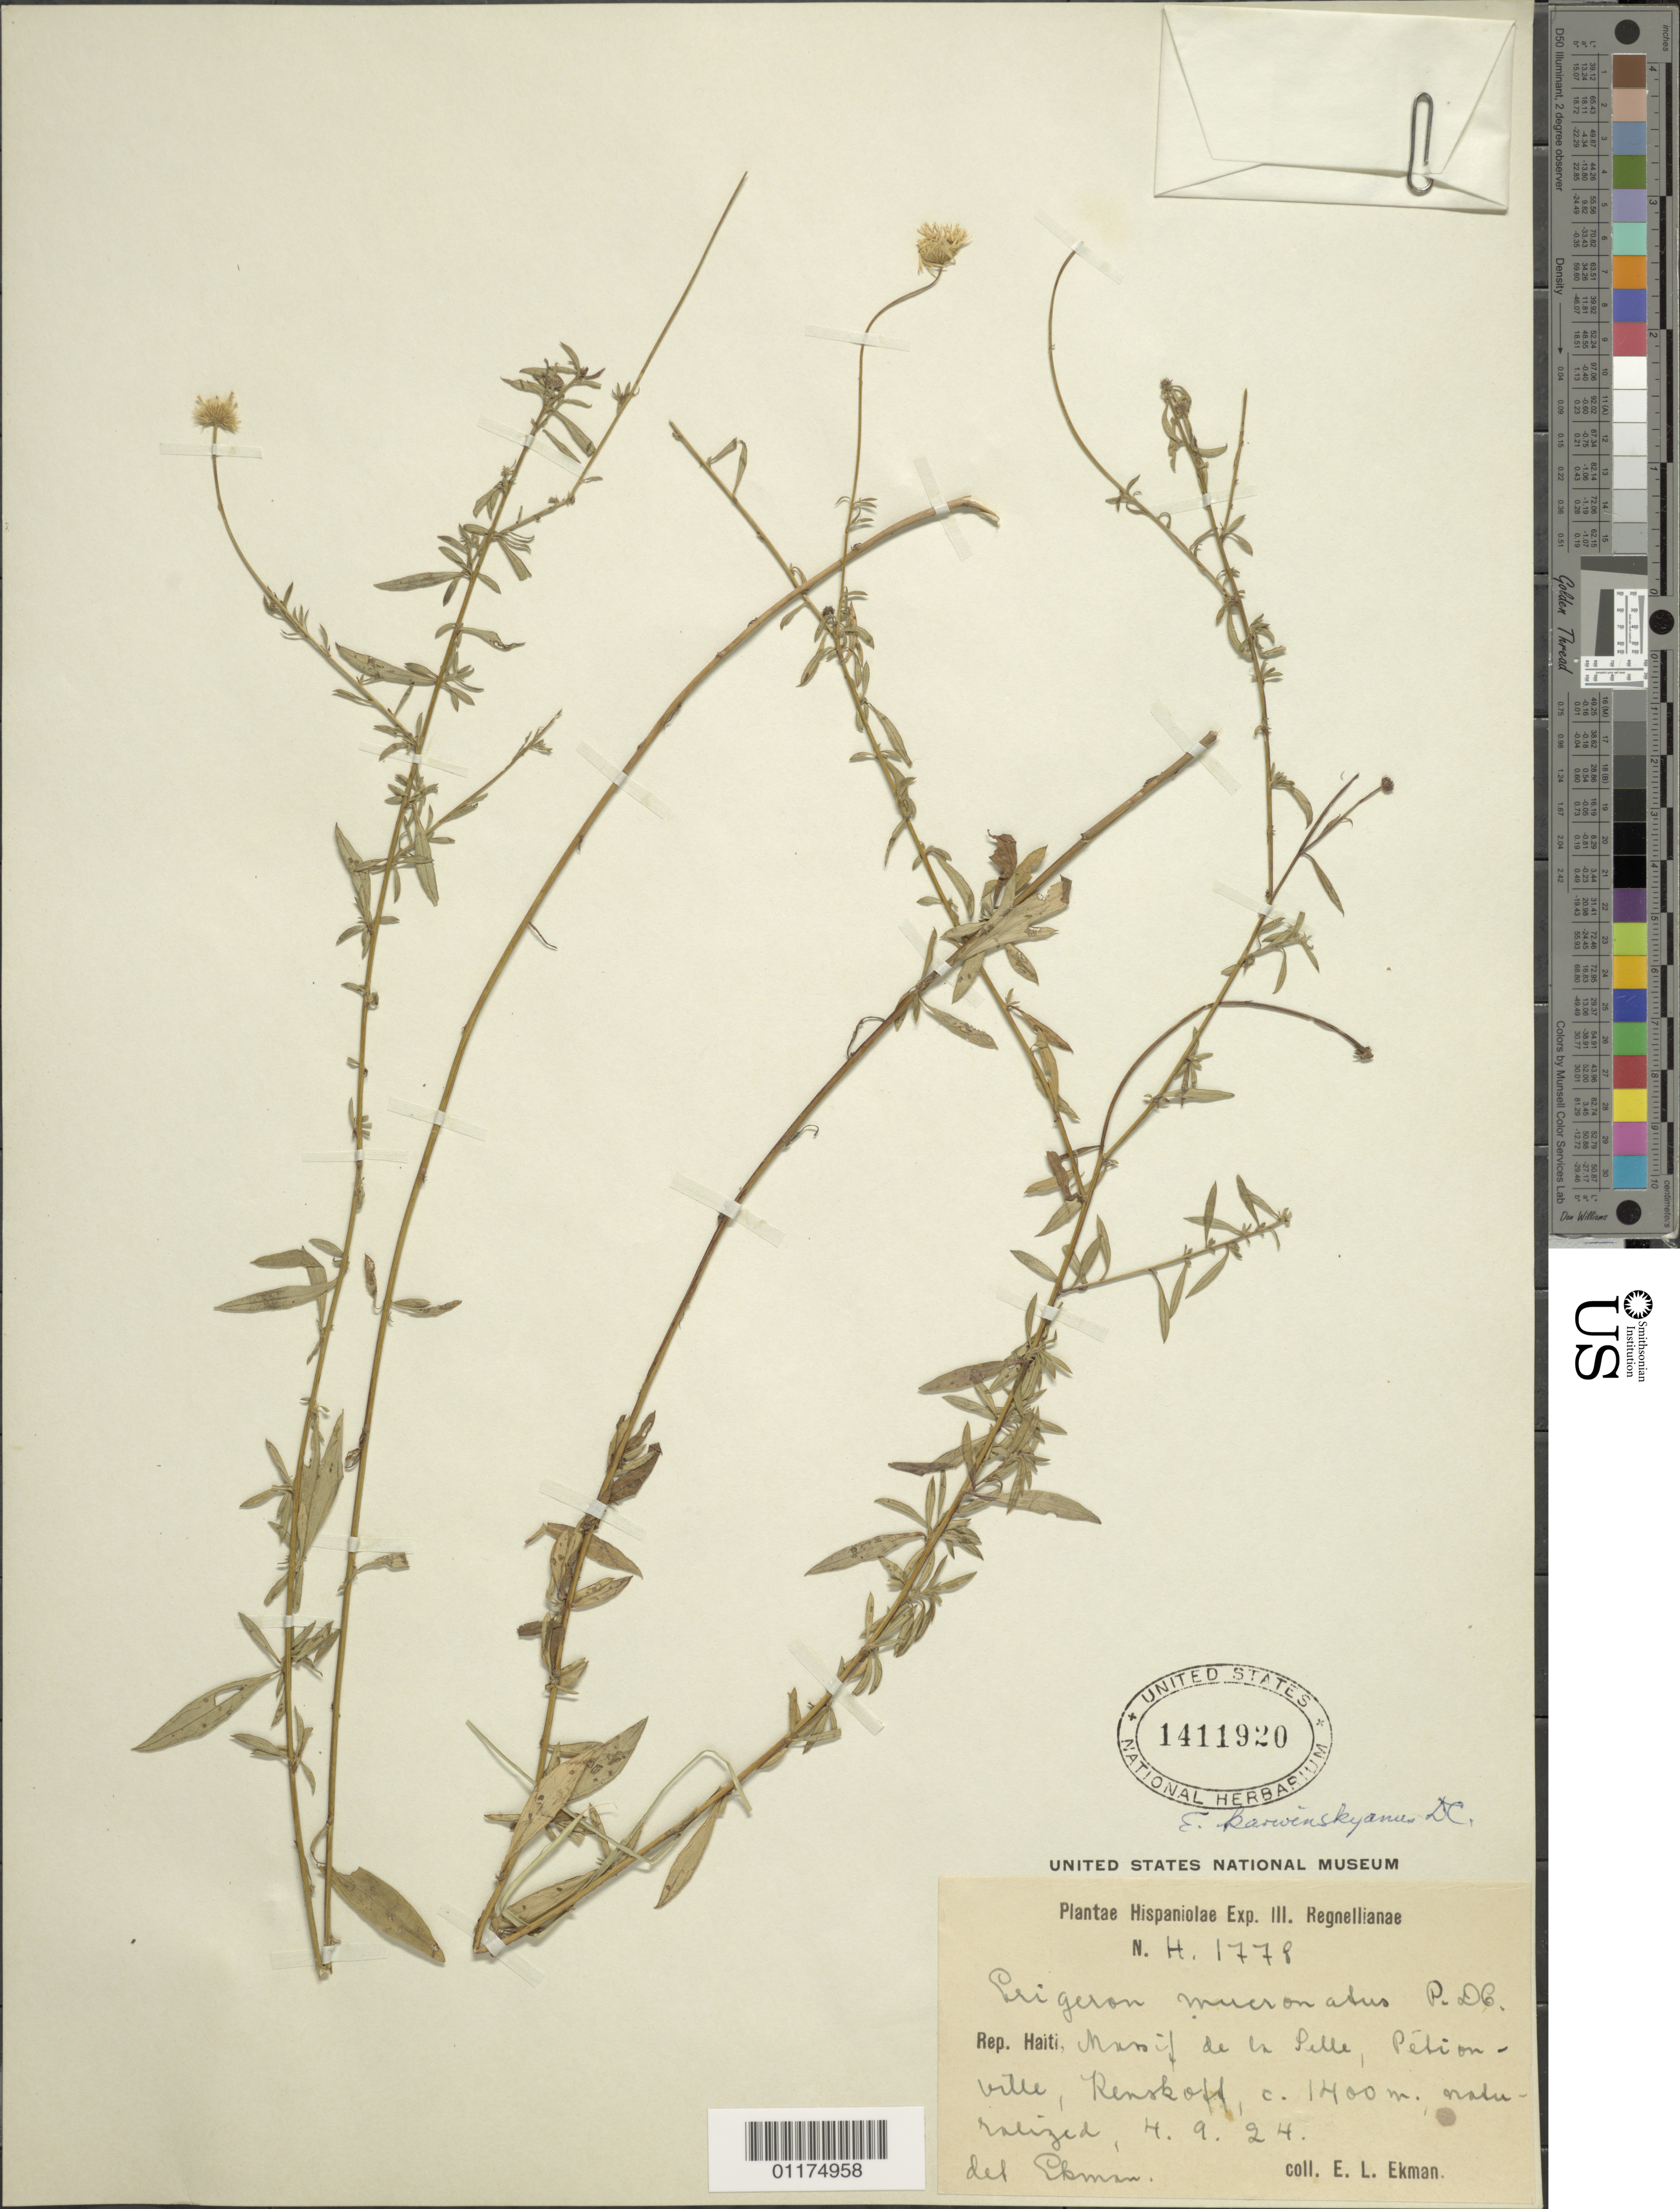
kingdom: Plantae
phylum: Tracheophyta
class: Magnoliopsida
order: Asterales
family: Asteraceae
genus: Erigeron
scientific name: Erigeron karvinskianus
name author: DC.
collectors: E. L. Ekman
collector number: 1778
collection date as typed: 04 Sep 1924 or 09 Apr 1924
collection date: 1924-04-09 or 1924-09-04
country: Haiti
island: Hispaniola I.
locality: Massif de la Pelle, Petionville, Kenskoff,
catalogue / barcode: US 1411920